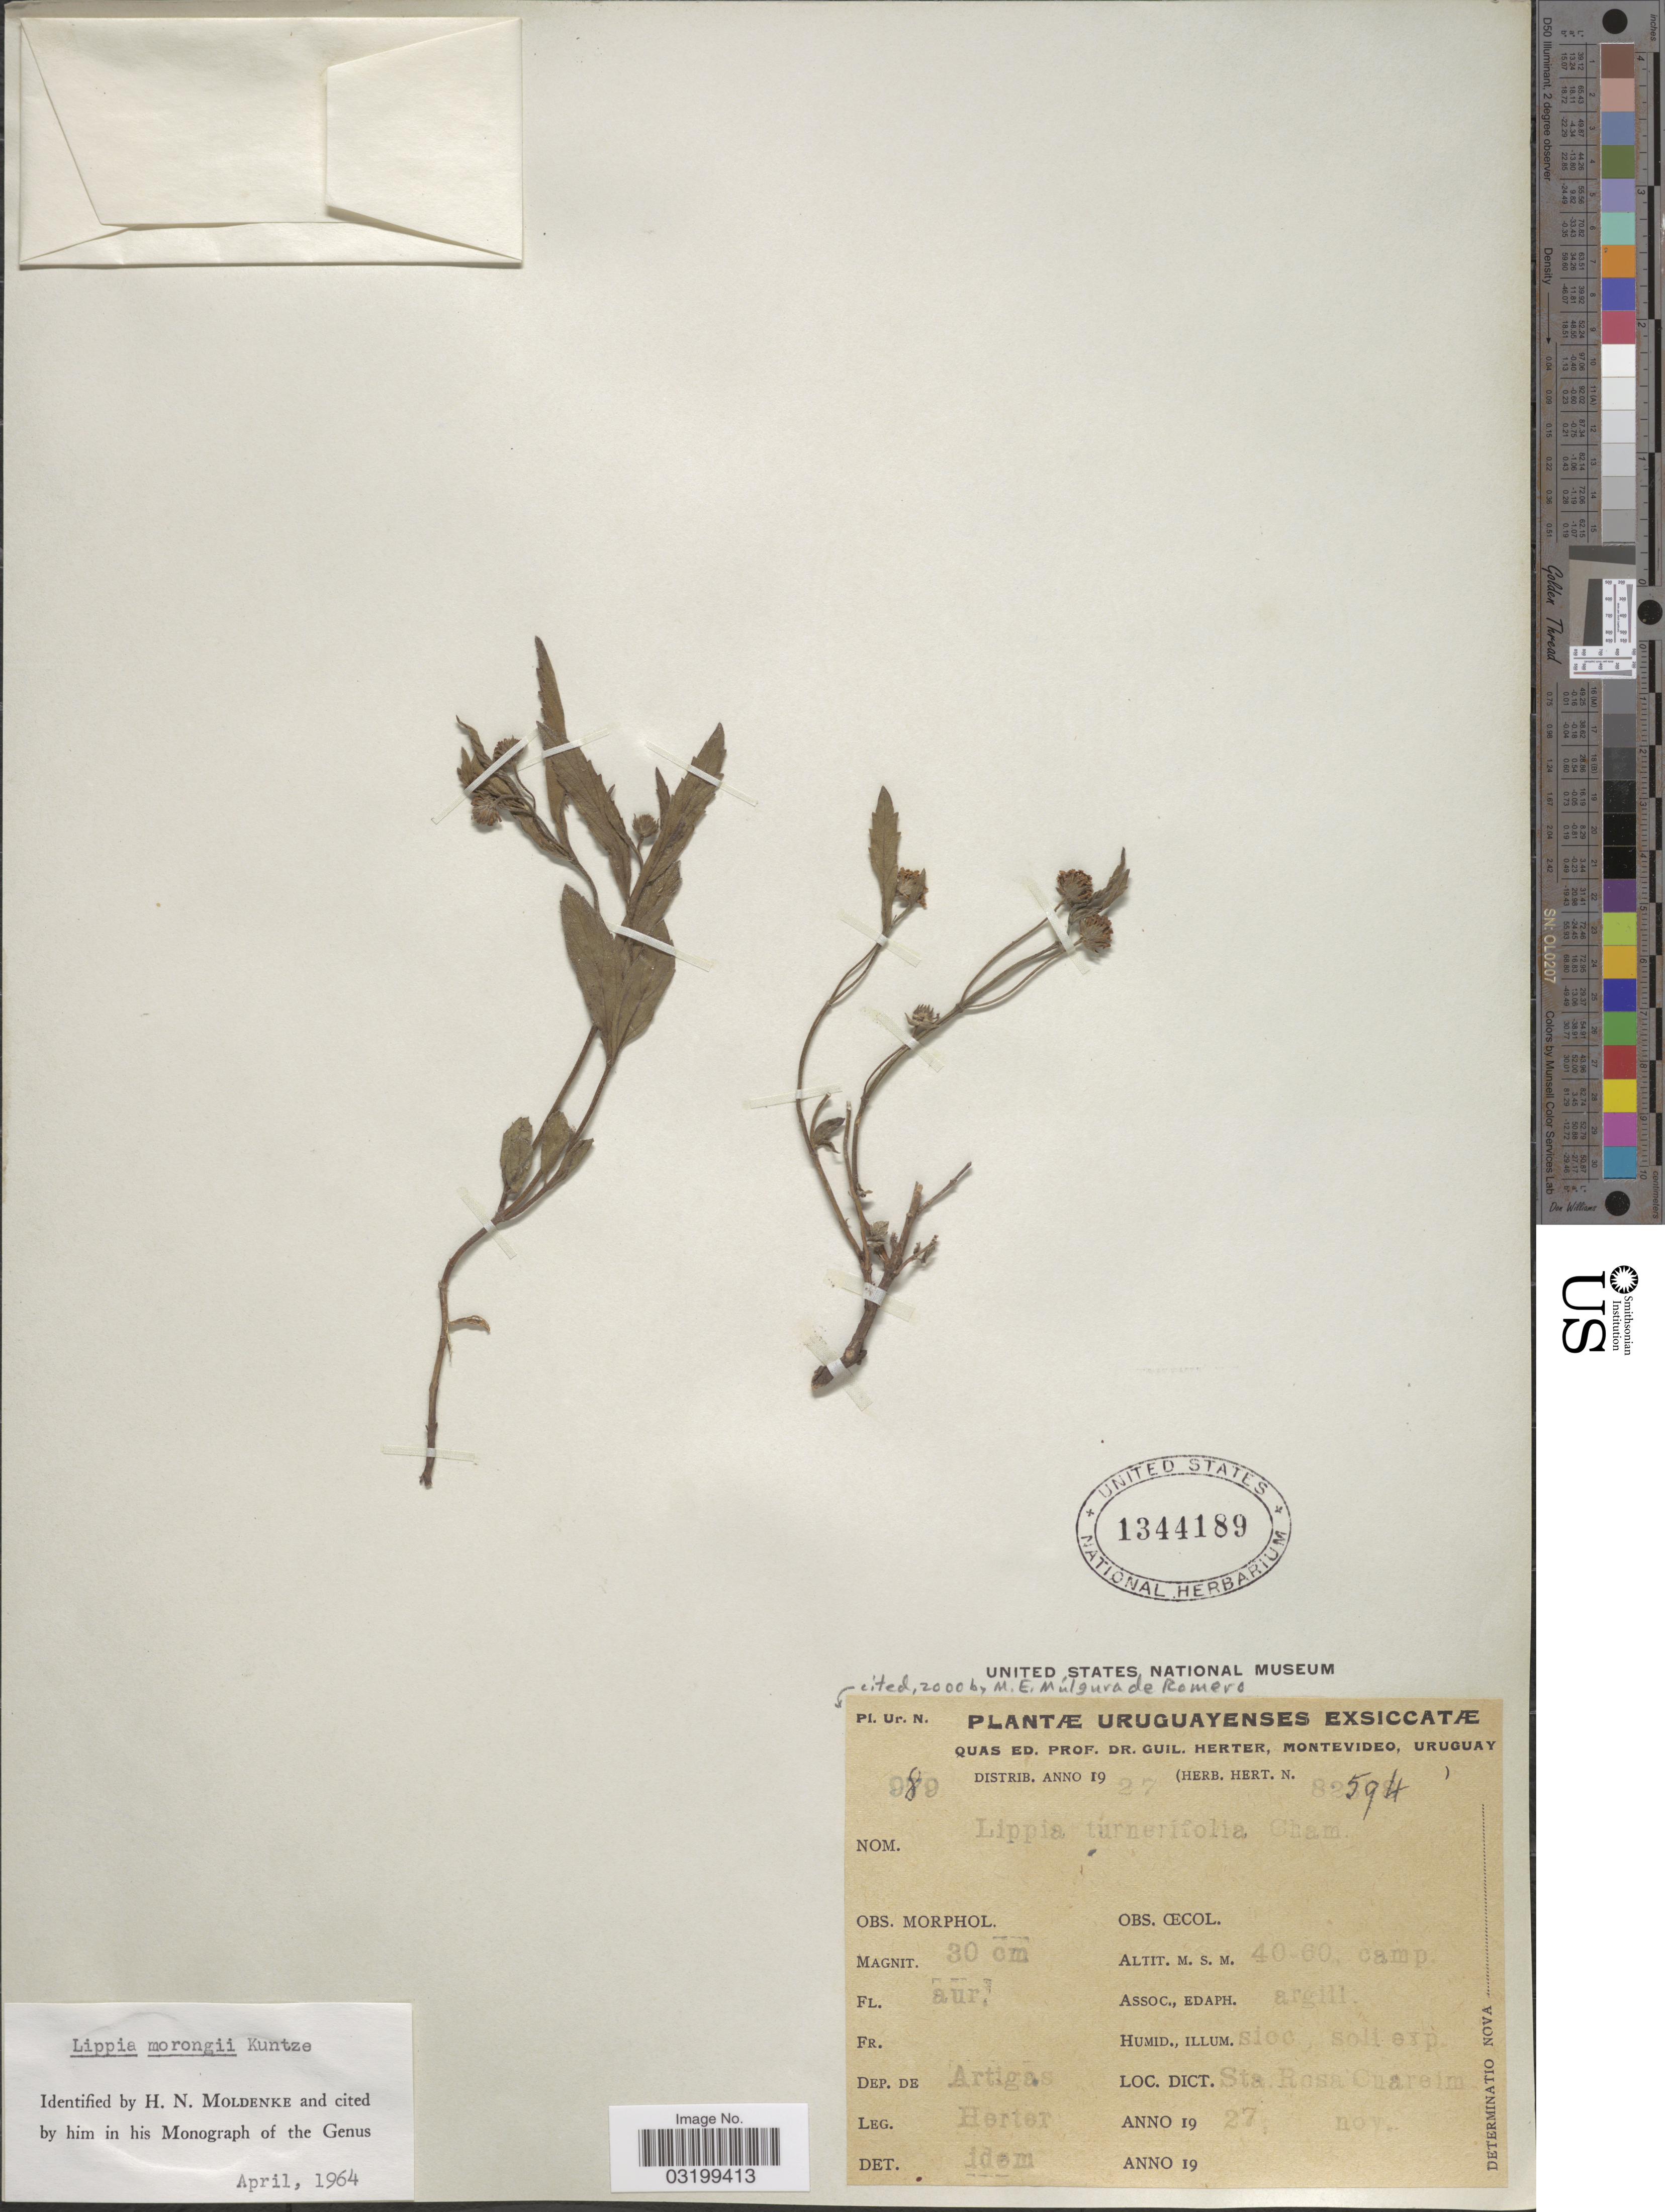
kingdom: Plantae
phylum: Tracheophyta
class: Magnoliopsida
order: Lamiales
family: Verbenaceae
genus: Lippia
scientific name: Lippia turnerifolia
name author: Cham.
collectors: G. Herter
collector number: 989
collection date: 1927-11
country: Uruguay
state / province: Artigas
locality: Dep. de Artigas. Dict. Sta. Rosa Cuareim.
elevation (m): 40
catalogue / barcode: US 1344189